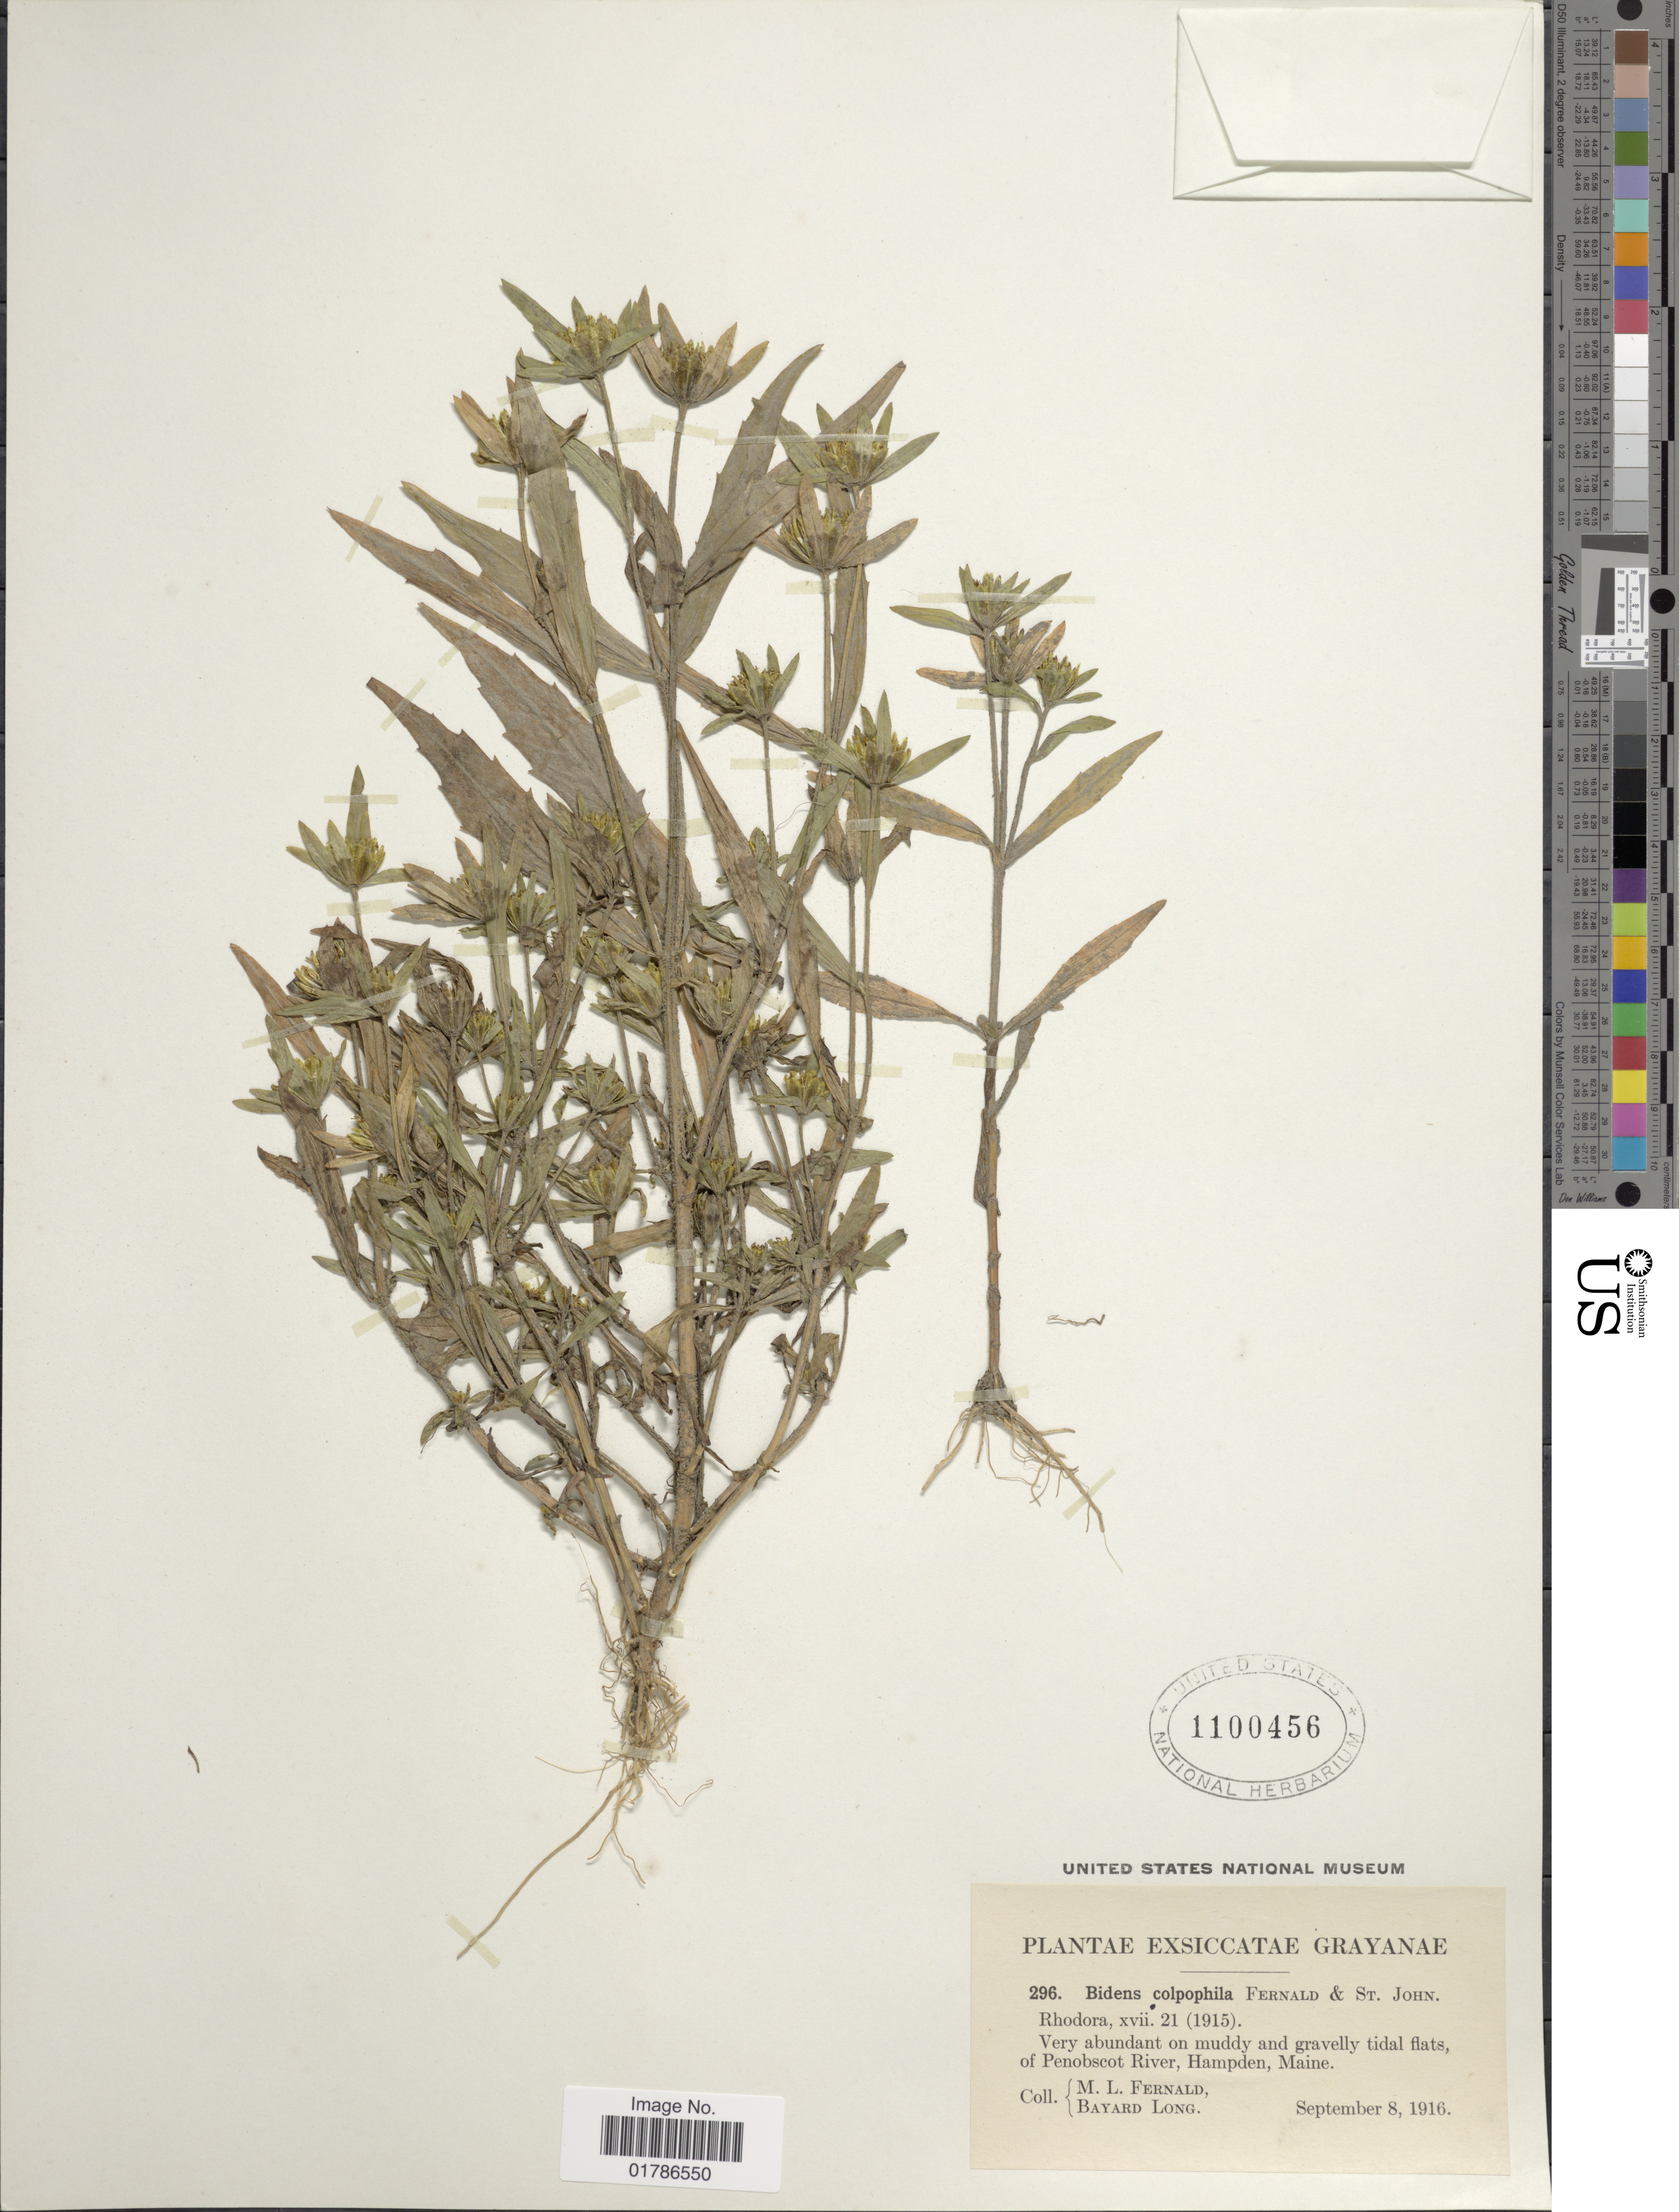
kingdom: Plantae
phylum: Tracheophyta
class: Magnoliopsida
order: Asterales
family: Asteraceae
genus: Bidens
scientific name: Bidens hyperborea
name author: Greene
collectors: M. L. Fernald & B. Long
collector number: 296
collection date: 1916-09-08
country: United States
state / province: Maine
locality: Grayanae, Penobscot River, Hampden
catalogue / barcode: US 1100456